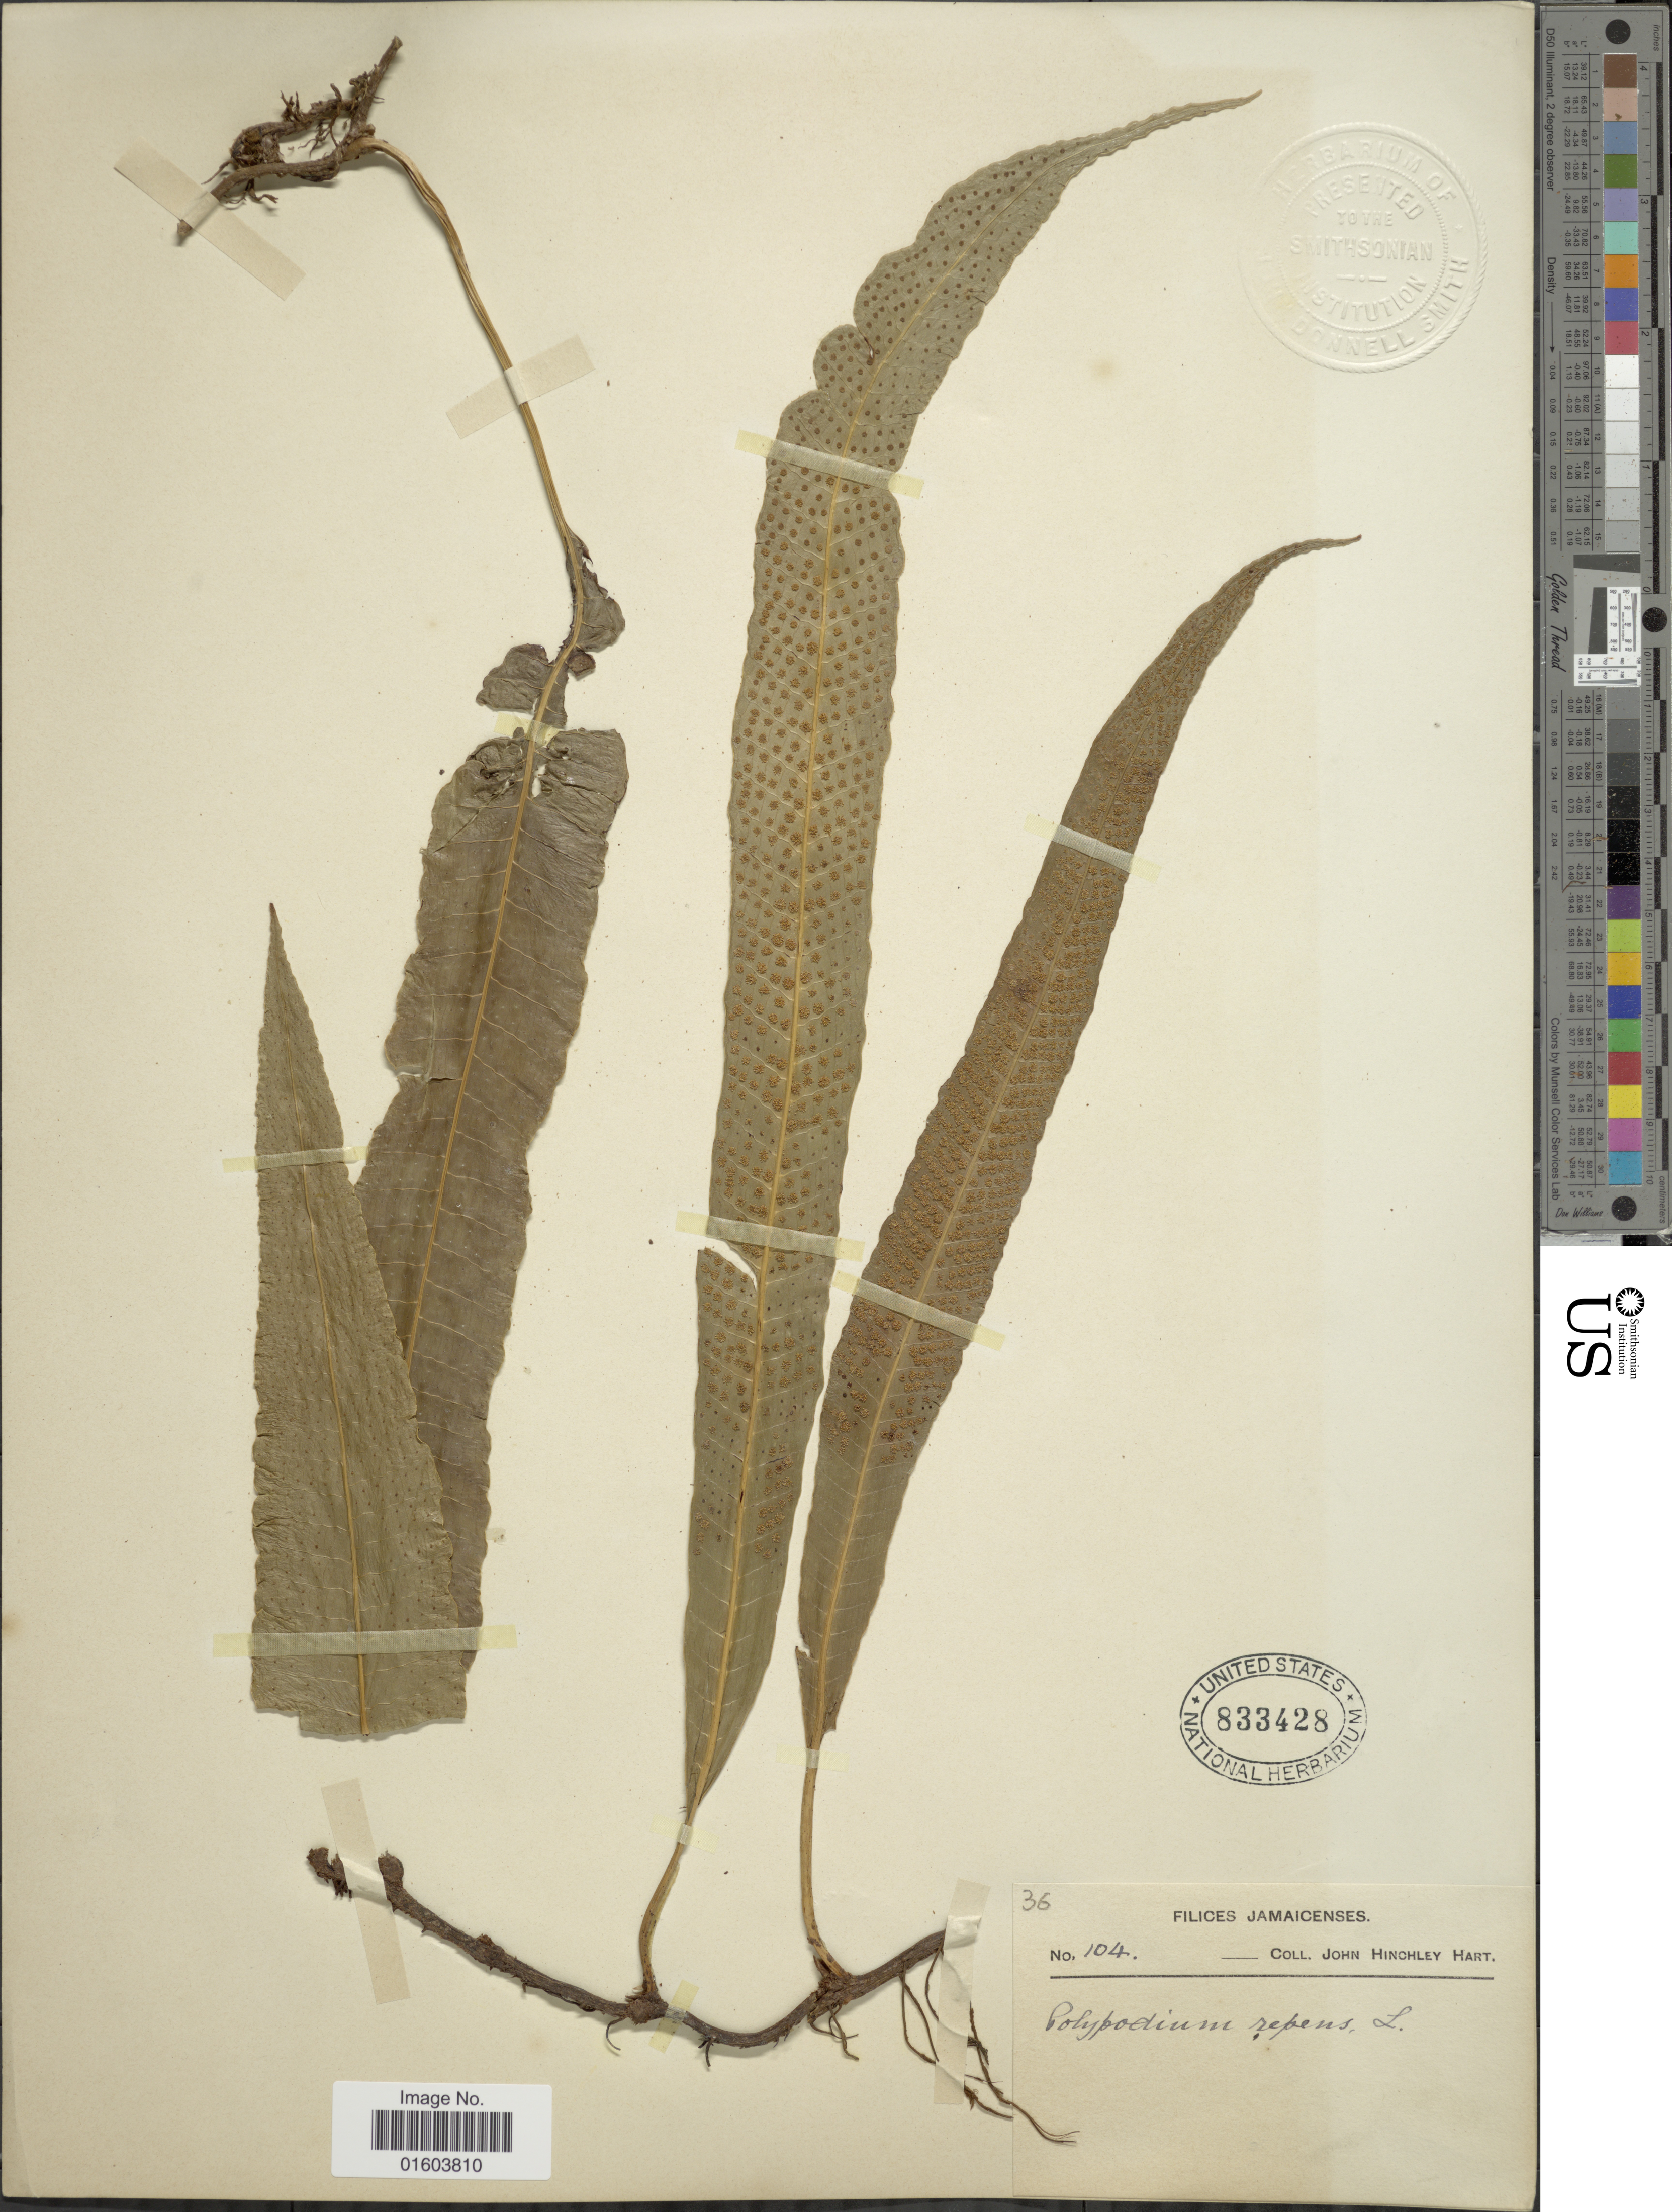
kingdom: Plantae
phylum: Tracheophyta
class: Polypodiopsida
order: Polypodiales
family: Polypodiaceae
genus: Campyloneurum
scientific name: Campyloneurum repens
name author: (Aubl.) C. Presl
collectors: J. H. Hart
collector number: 104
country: Jamaica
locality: Jamaicenses.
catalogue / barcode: US 833428